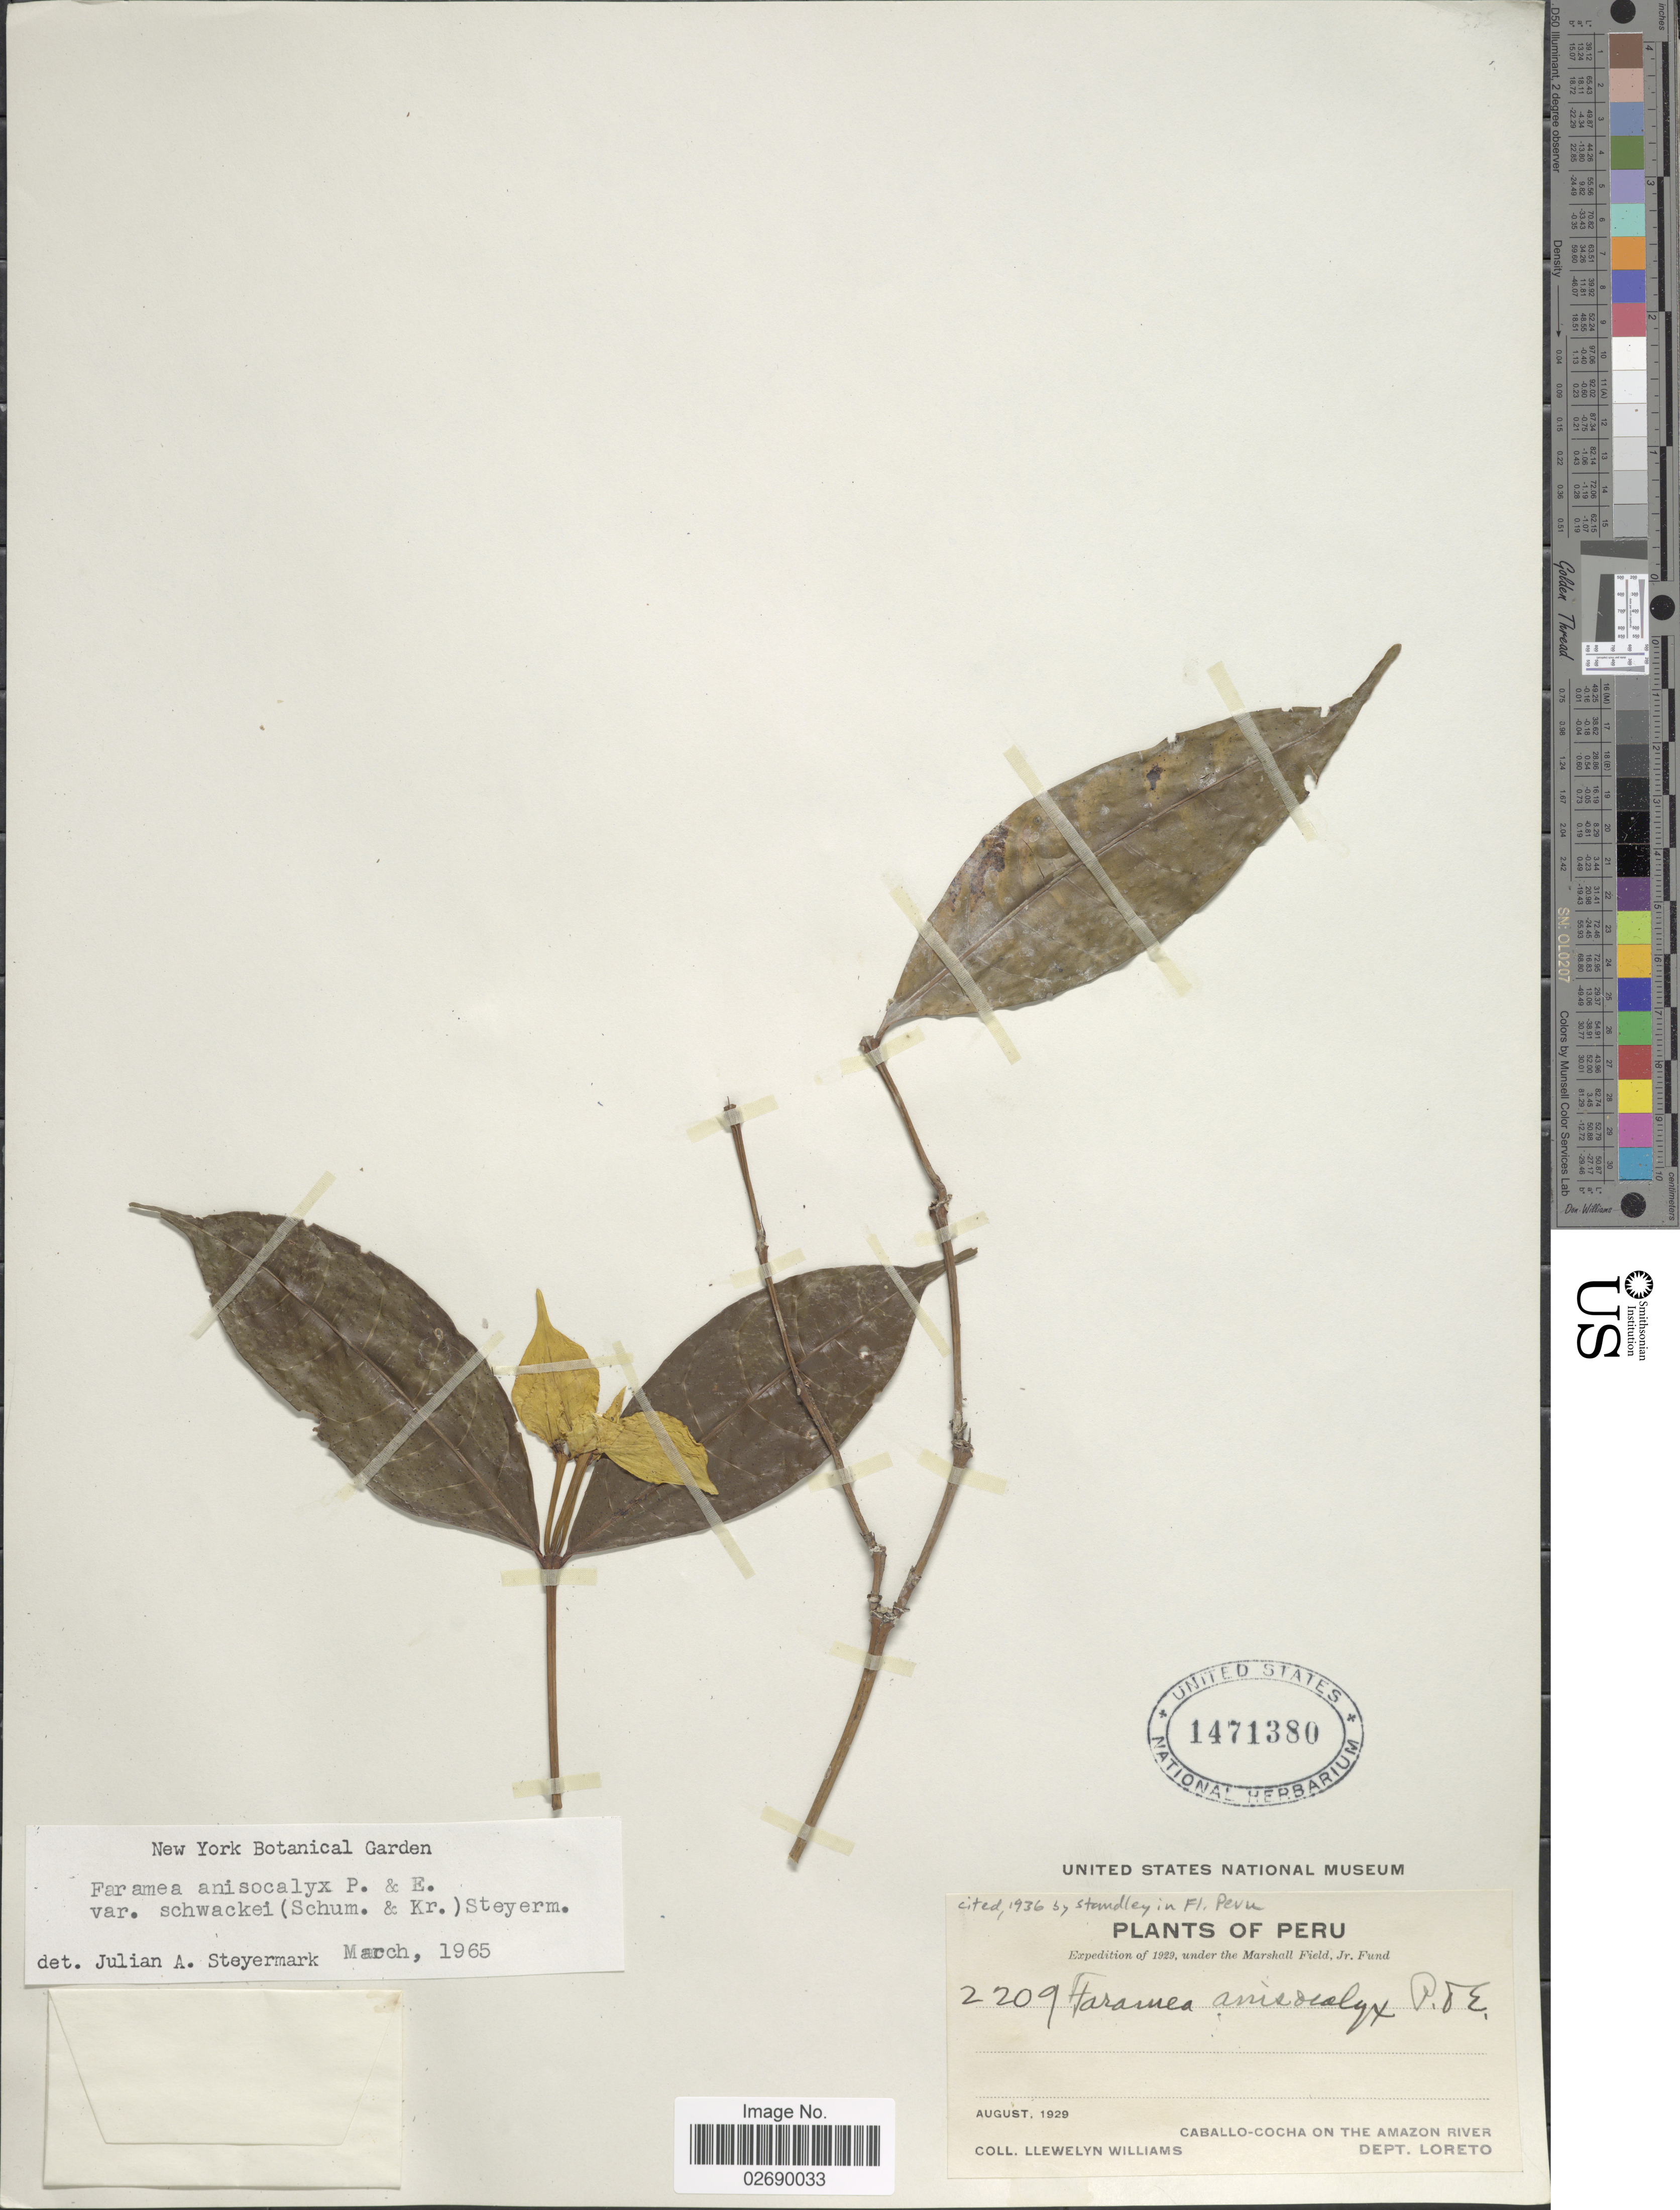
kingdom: Plantae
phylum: Tracheophyta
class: Magnoliopsida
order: Gentianales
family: Rubiaceae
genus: Faramea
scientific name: Faramea anisocalyx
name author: Poepp. & Endl.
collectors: Ll. Williams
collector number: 2209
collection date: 1929-08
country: Peru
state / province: Loreto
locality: Caballo-Cocha on the Amazon River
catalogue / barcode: US 1471380